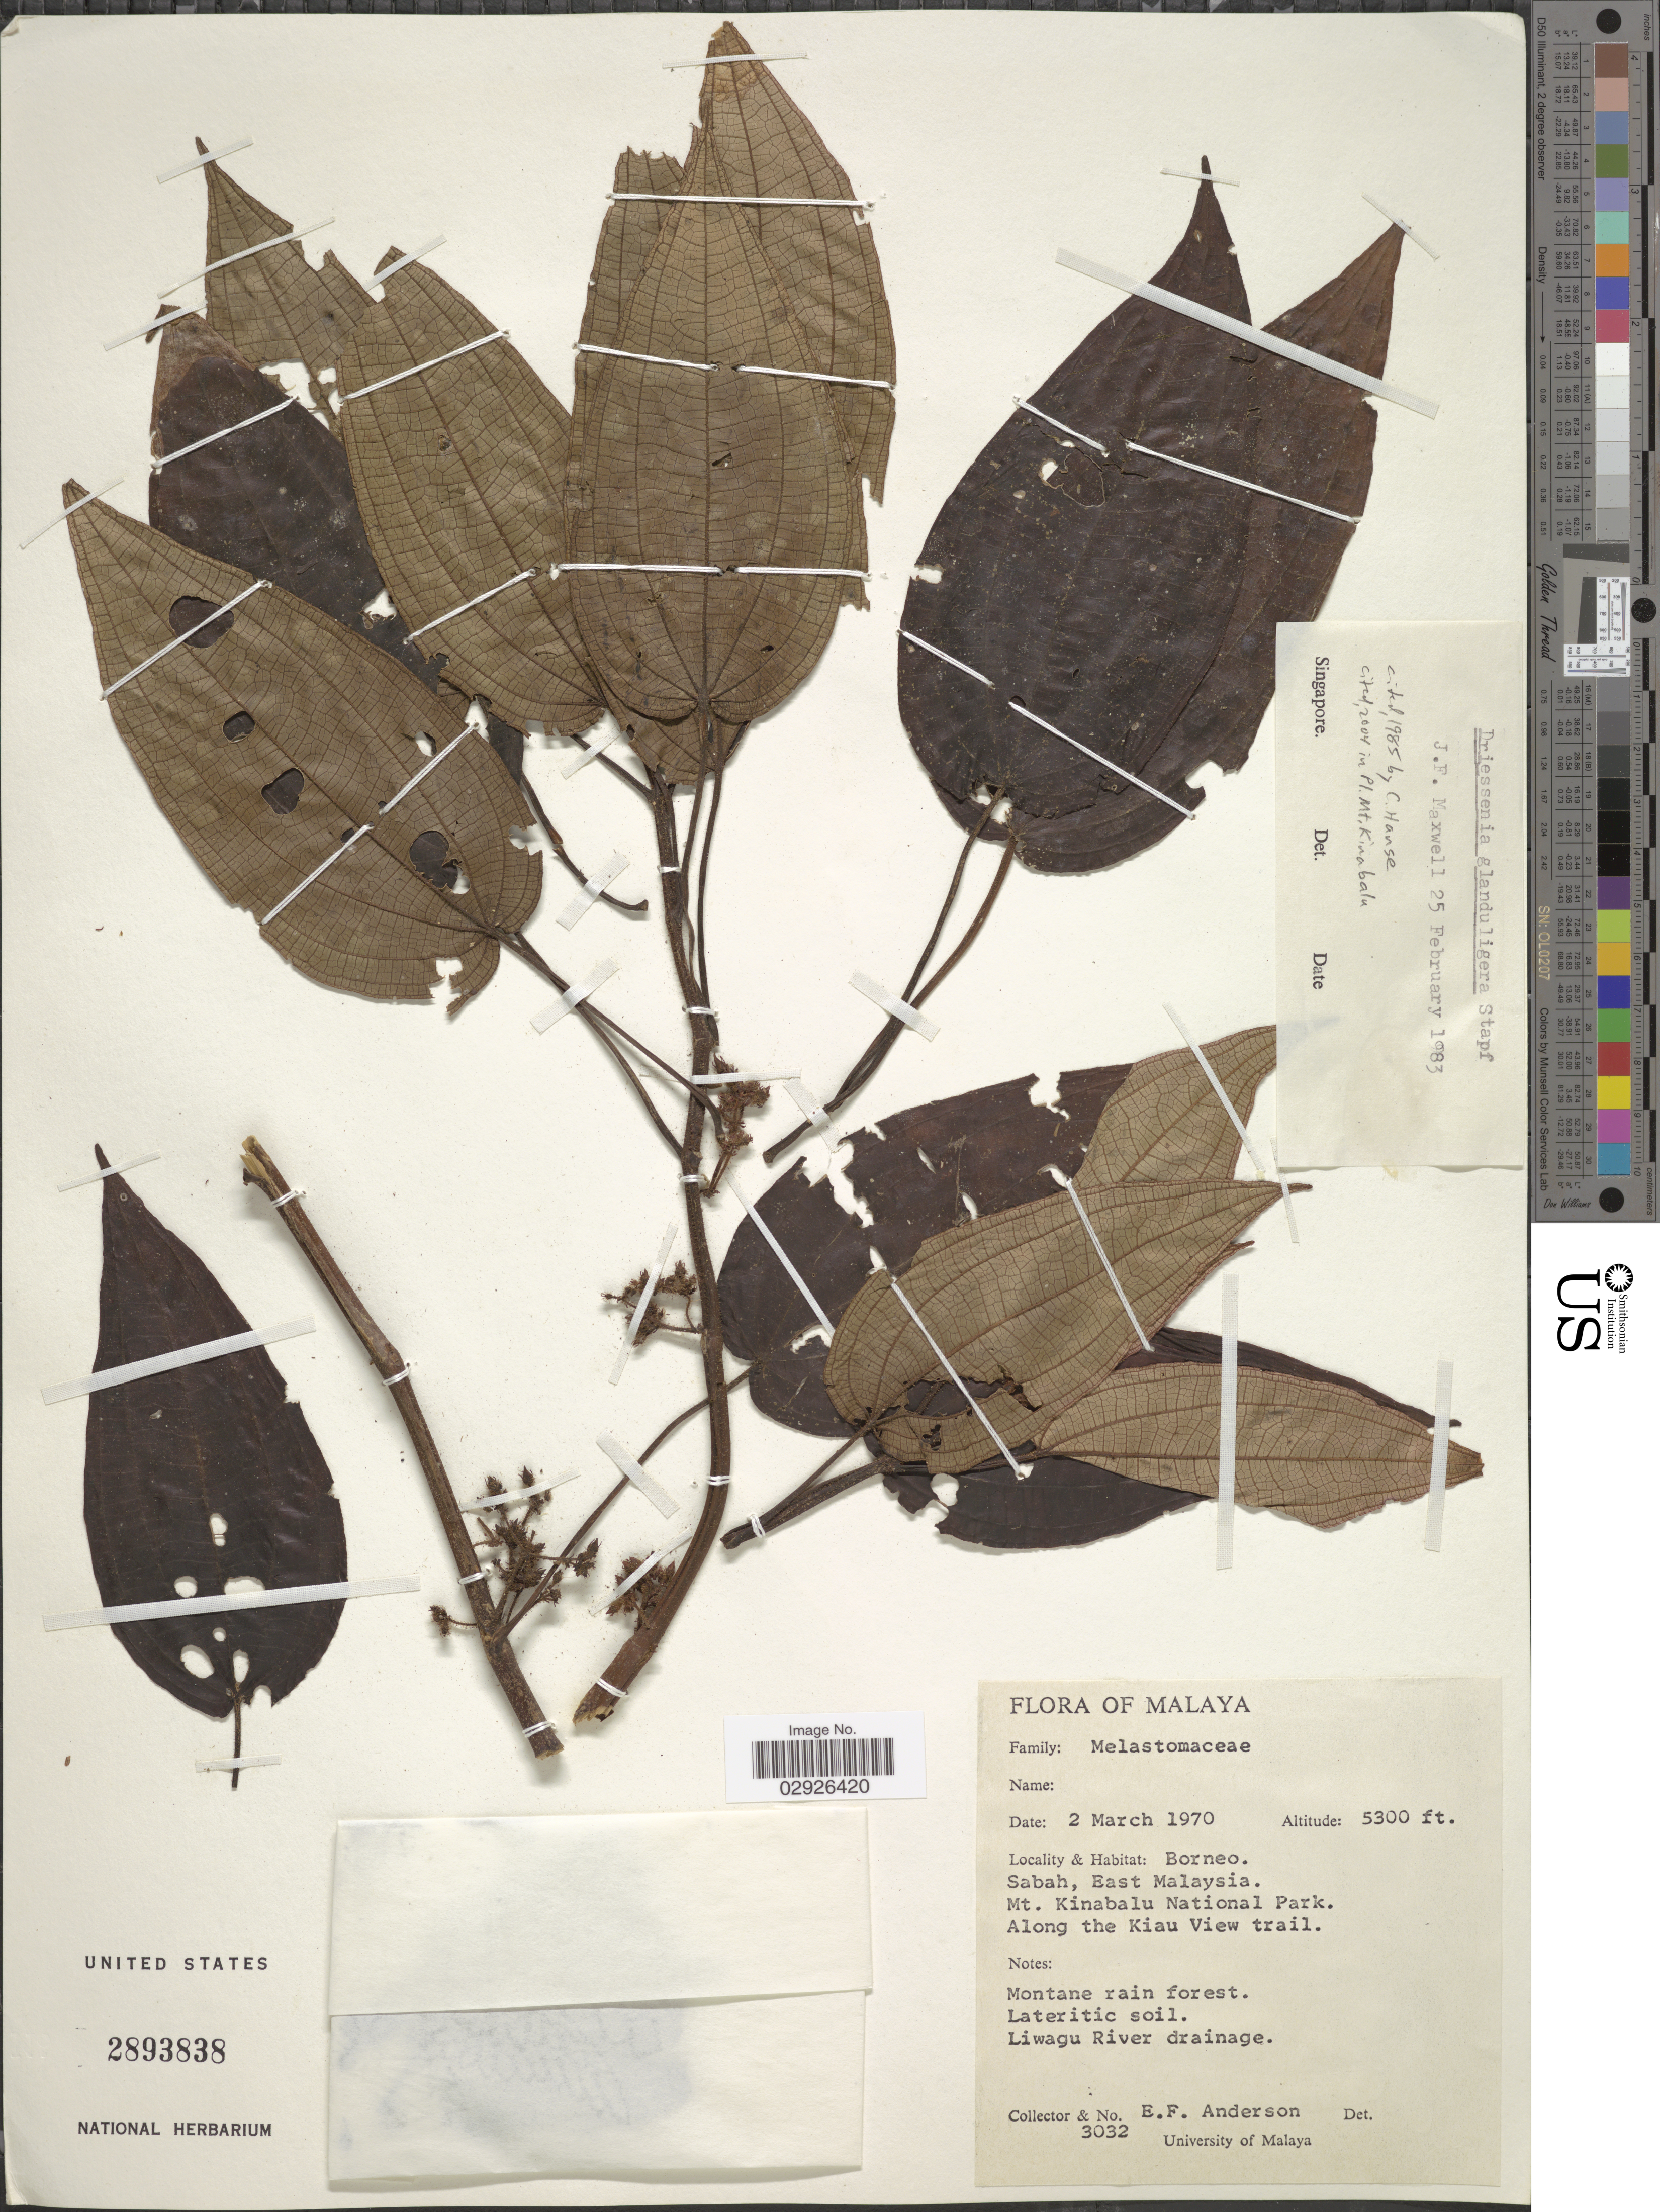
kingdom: Plantae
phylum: Tracheophyta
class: Magnoliopsida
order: Myrtales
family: Melastomataceae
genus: Driessenia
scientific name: Driessenia glanduligera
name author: Stapf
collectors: E. F. Anderson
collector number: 3032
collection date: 1970-03-02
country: Malaysia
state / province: Sabah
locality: Malaya, Borneo. Sabah, East Malaysia. Mt. Kinabalu National Park. Along the Kiau View trail, Liwagu River drainage.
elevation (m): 1615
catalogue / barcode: US 2893838